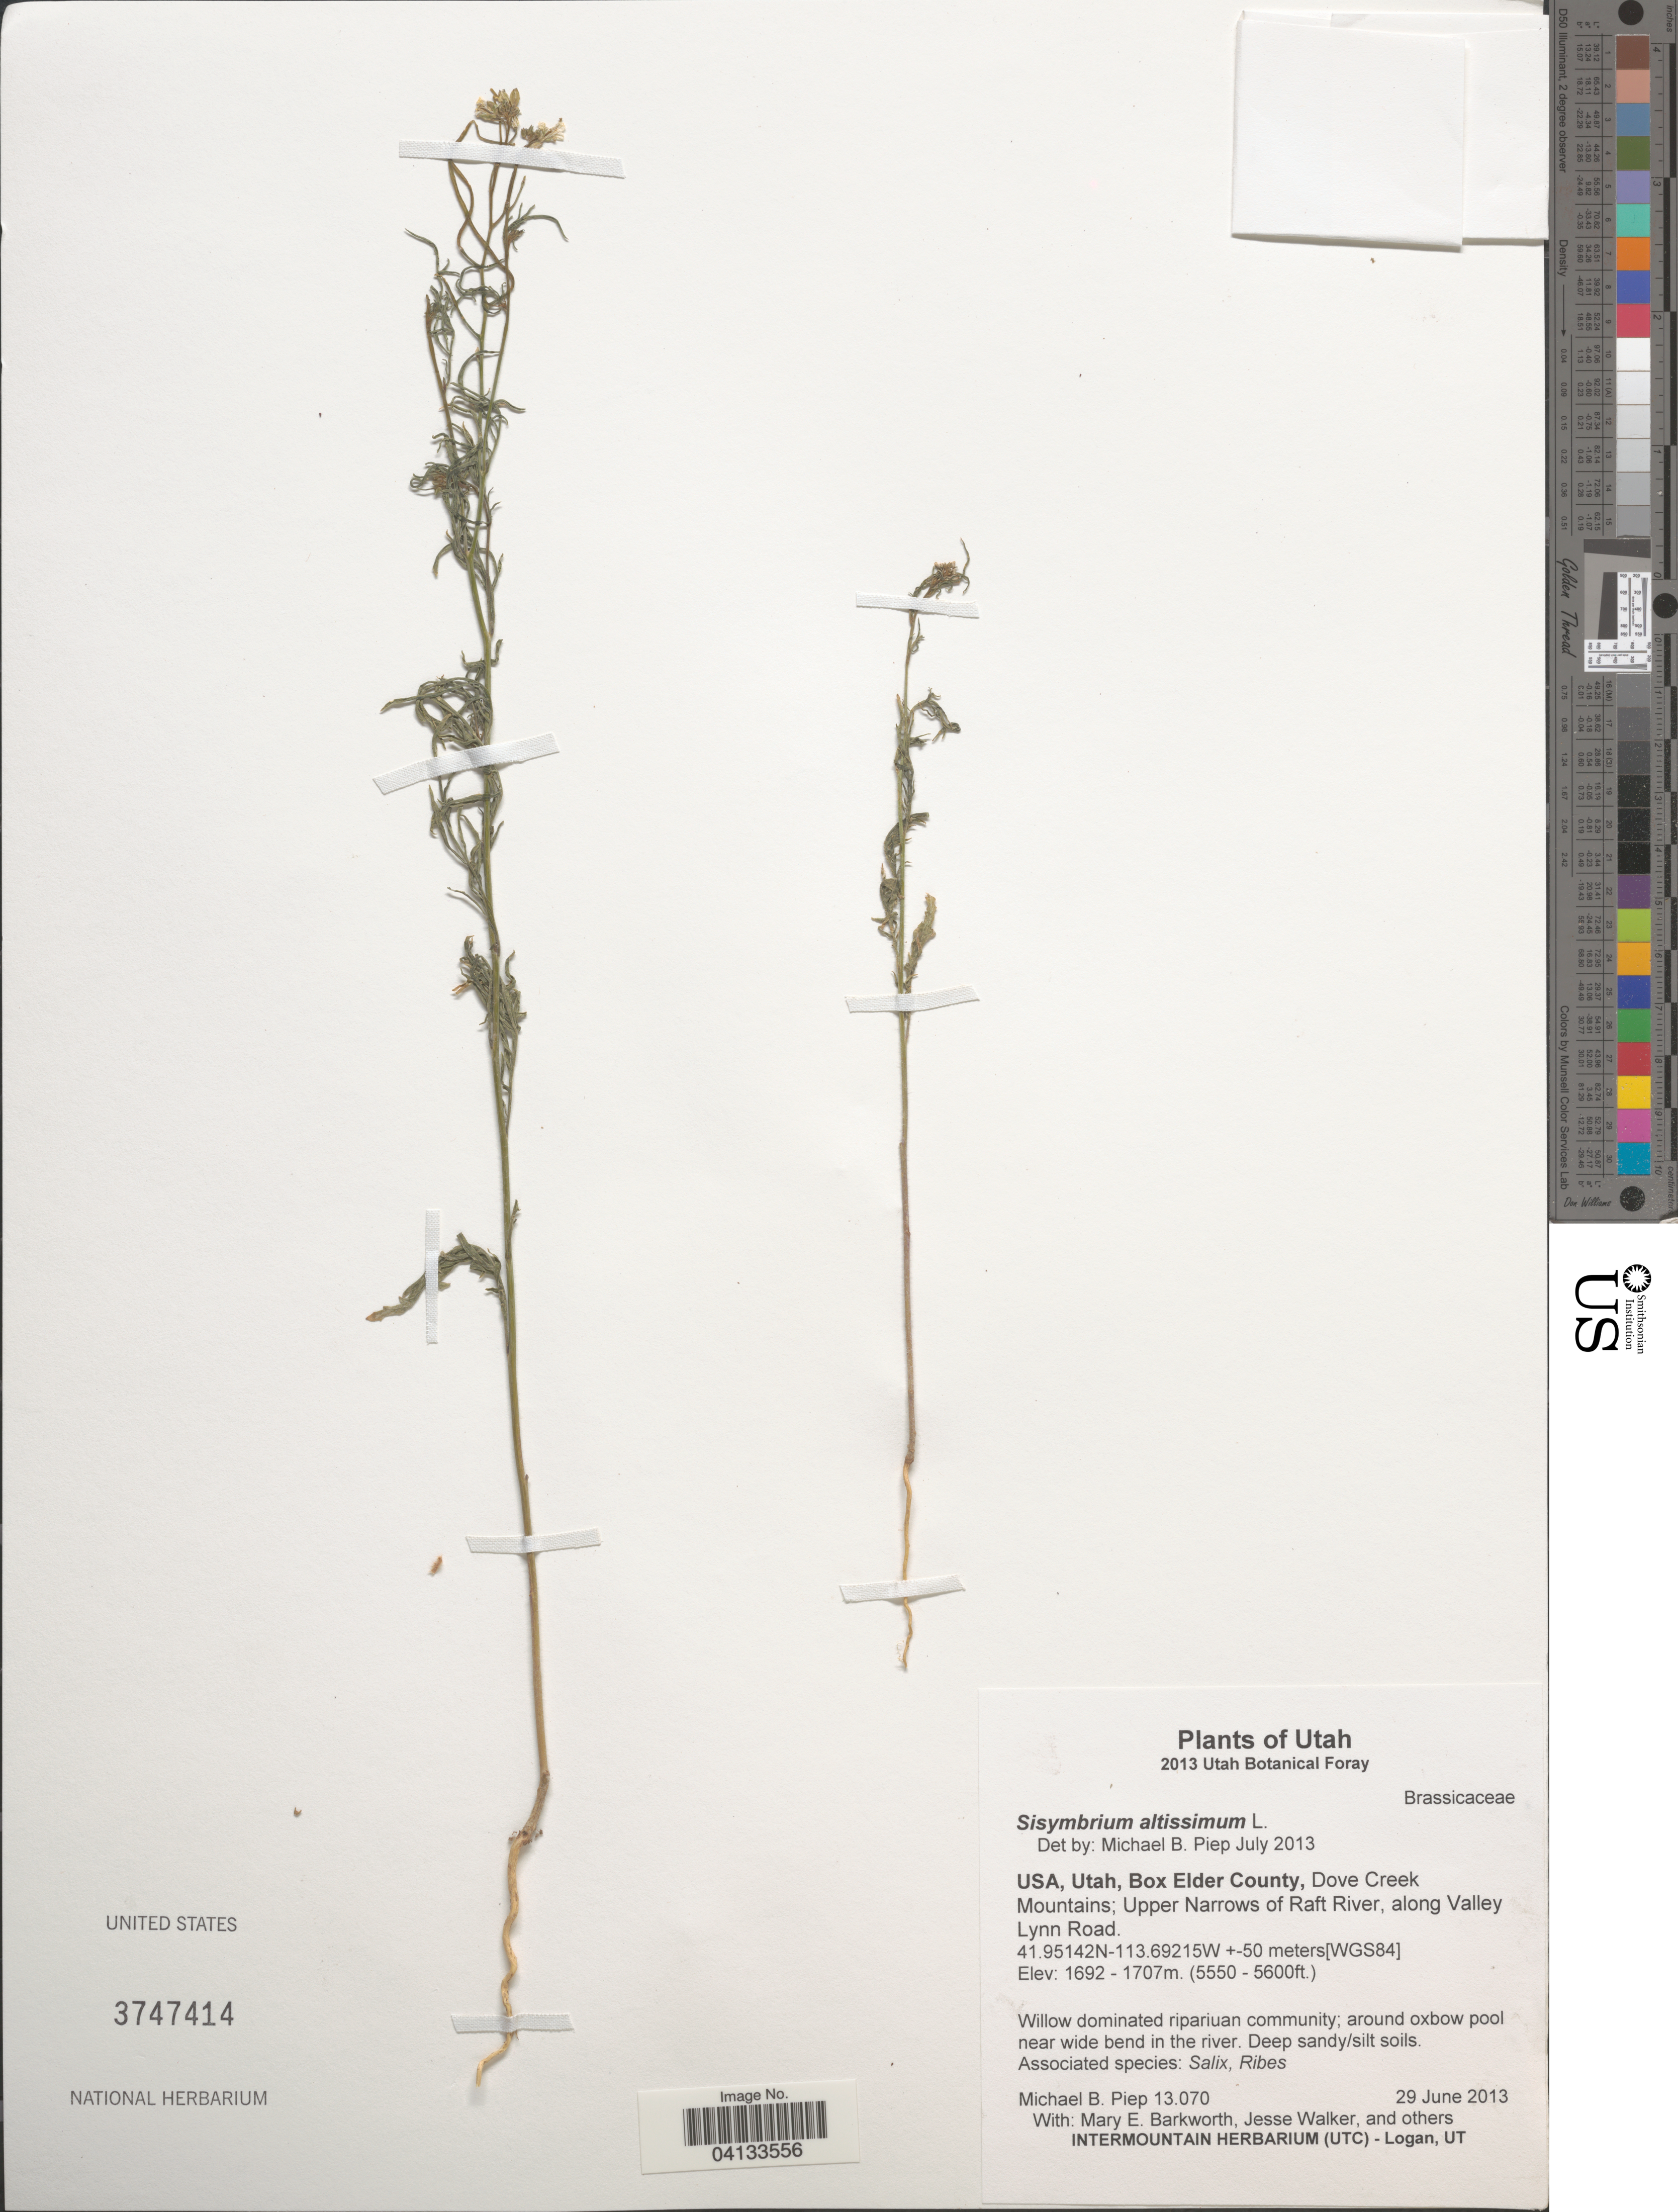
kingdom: Plantae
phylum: Tracheophyta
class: Magnoliopsida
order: Brassicales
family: Brassicaceae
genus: Sisymbrium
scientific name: Sisymbrium altissimum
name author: L.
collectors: M. Piep, M. E. Barkworth, J. Walker & et al.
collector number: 13.070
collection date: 2013-06-29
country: United States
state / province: Utah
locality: Box Elder County, Dove Creek Mountains; Upper Narrows of Raft River, along Valley Lynn Road.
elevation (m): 1692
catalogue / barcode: US 3747414